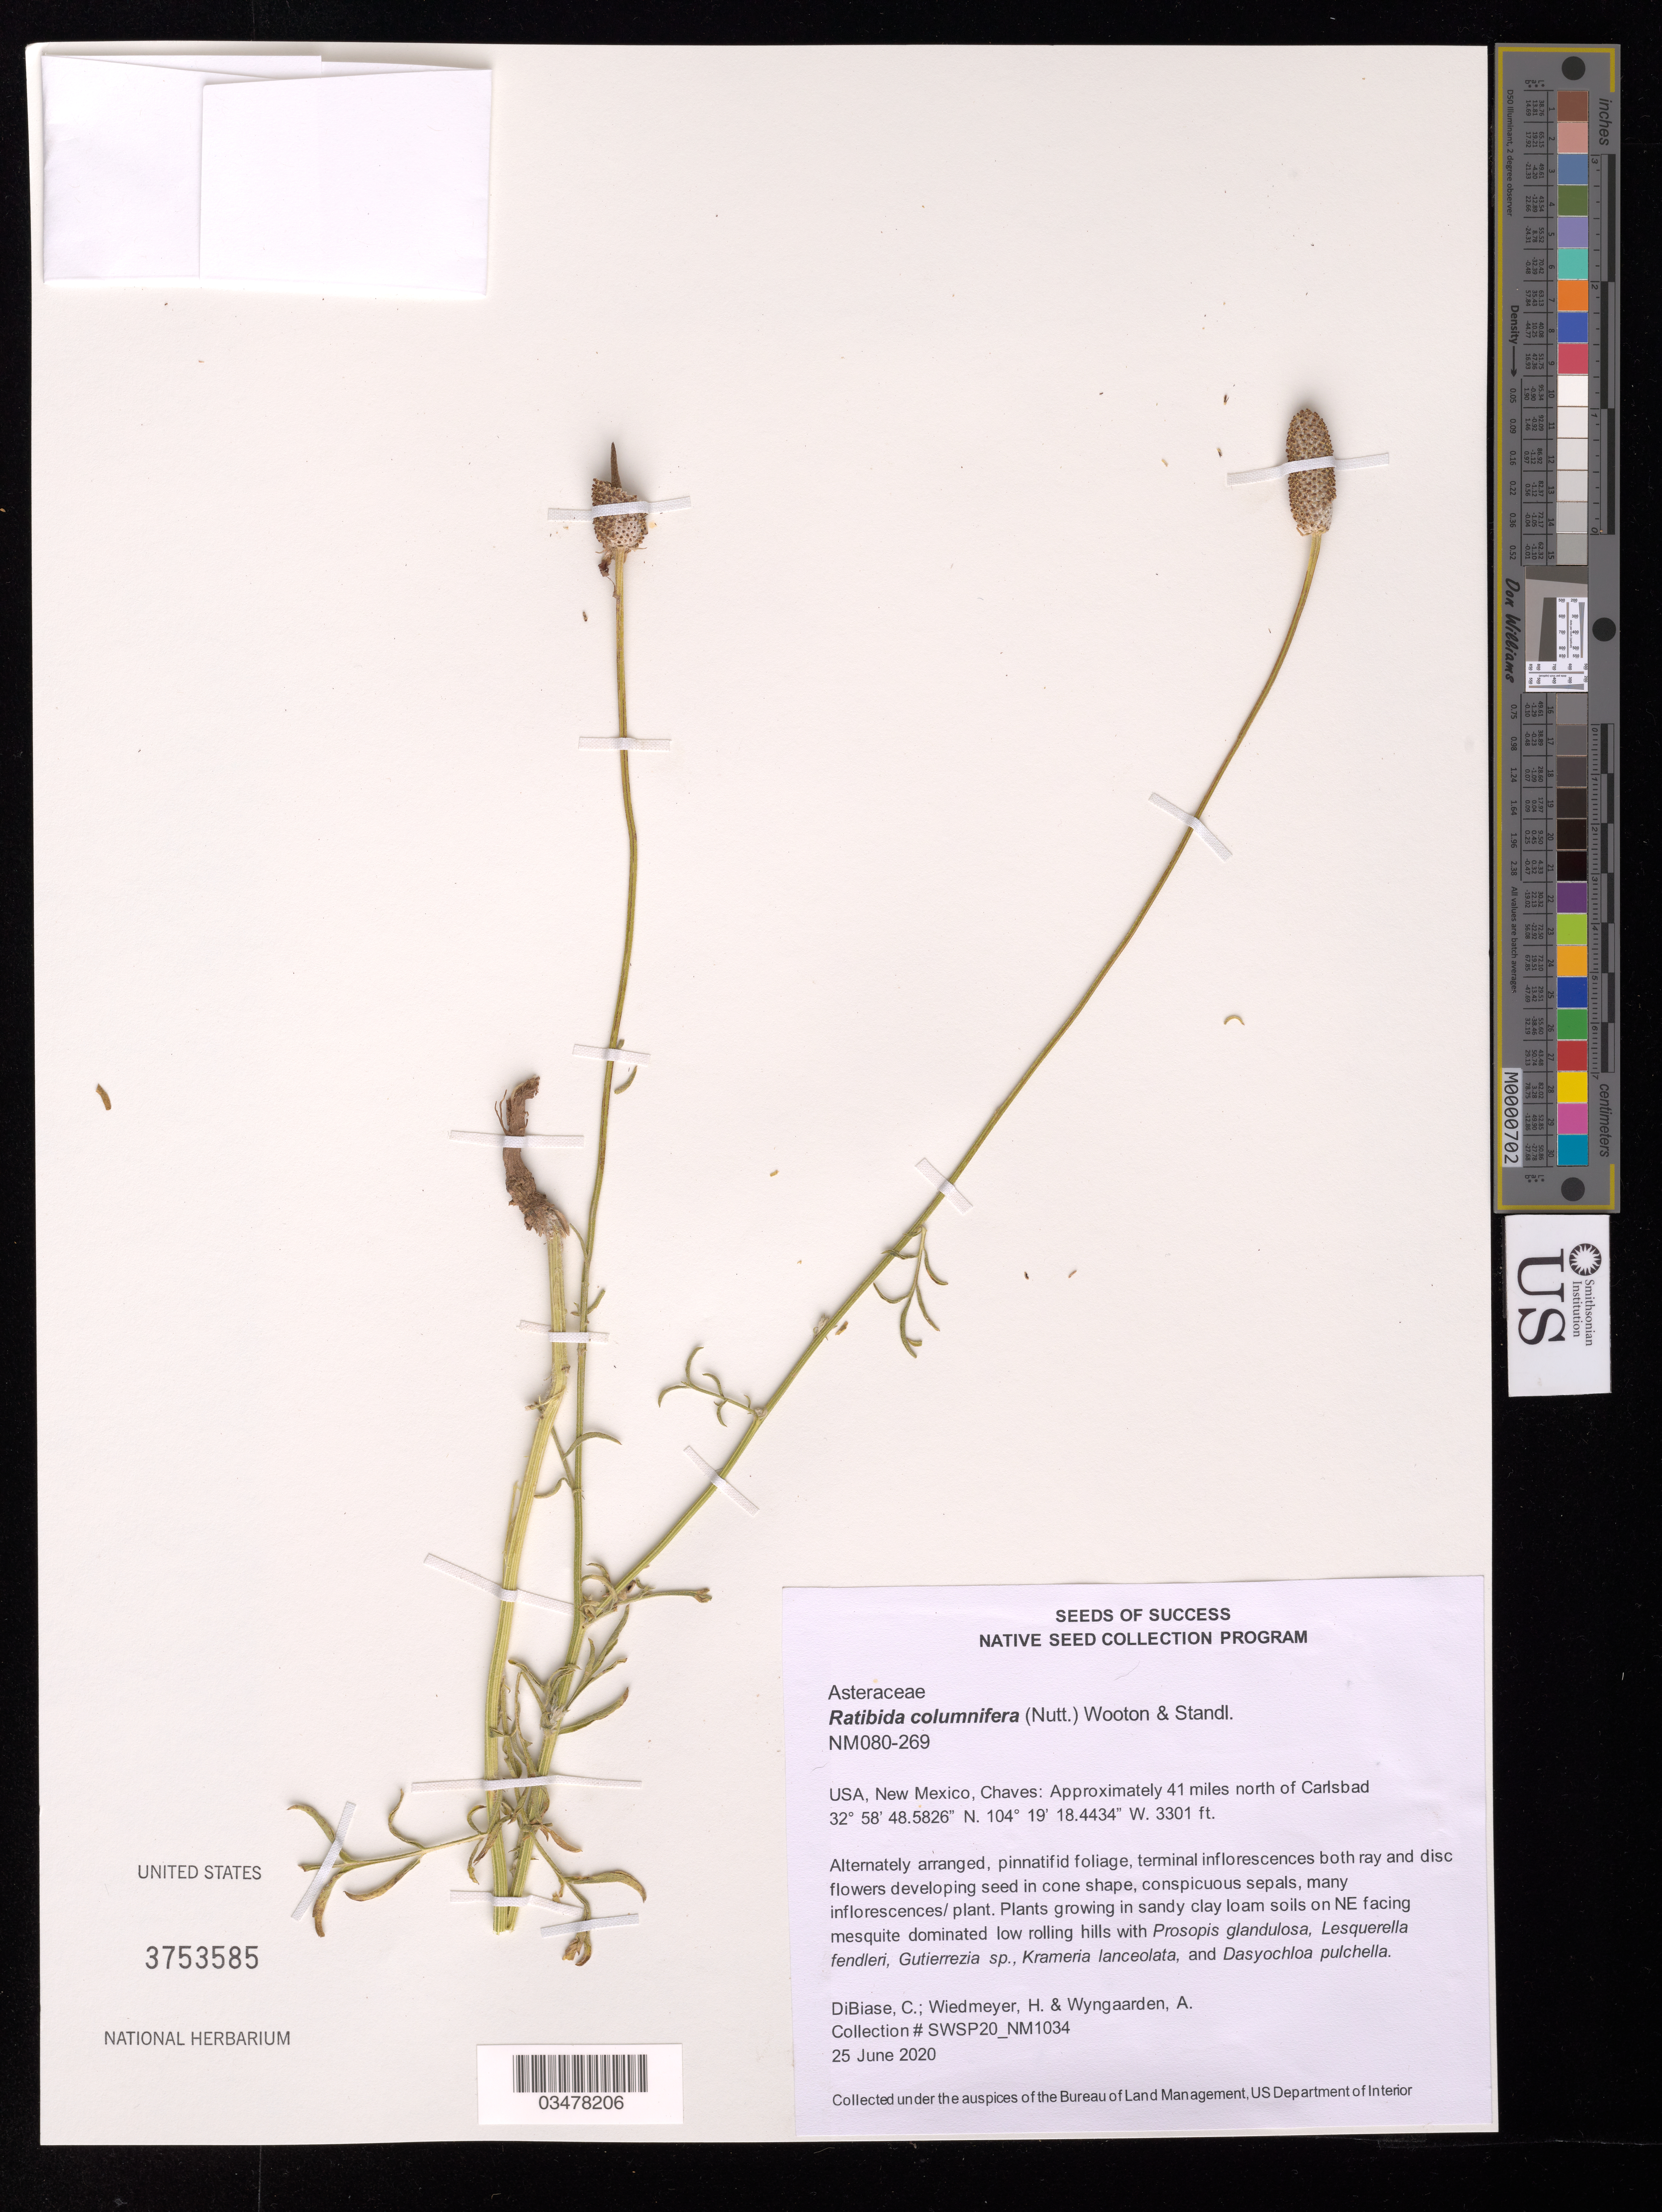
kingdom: Plantae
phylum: Tracheophyta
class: Magnoliopsida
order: Asterales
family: Asteraceae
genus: Ratibida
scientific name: Ratibida columnifera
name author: (Nutt.) Wooton & Standl.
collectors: C. DiBiase, H. Wiedmeyer & A. Wyngaarden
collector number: NM080-269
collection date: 2020-06-25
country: United States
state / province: New Mexico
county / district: Chaves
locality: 41 mi. N of Carlsbad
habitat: Sandy clay loam soils, mesquite dominated low rolling hills. With Prosopis glandulosa, Gutierrezia sp., Krameria lanceolata, etc.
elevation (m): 1006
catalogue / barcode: US 3753585